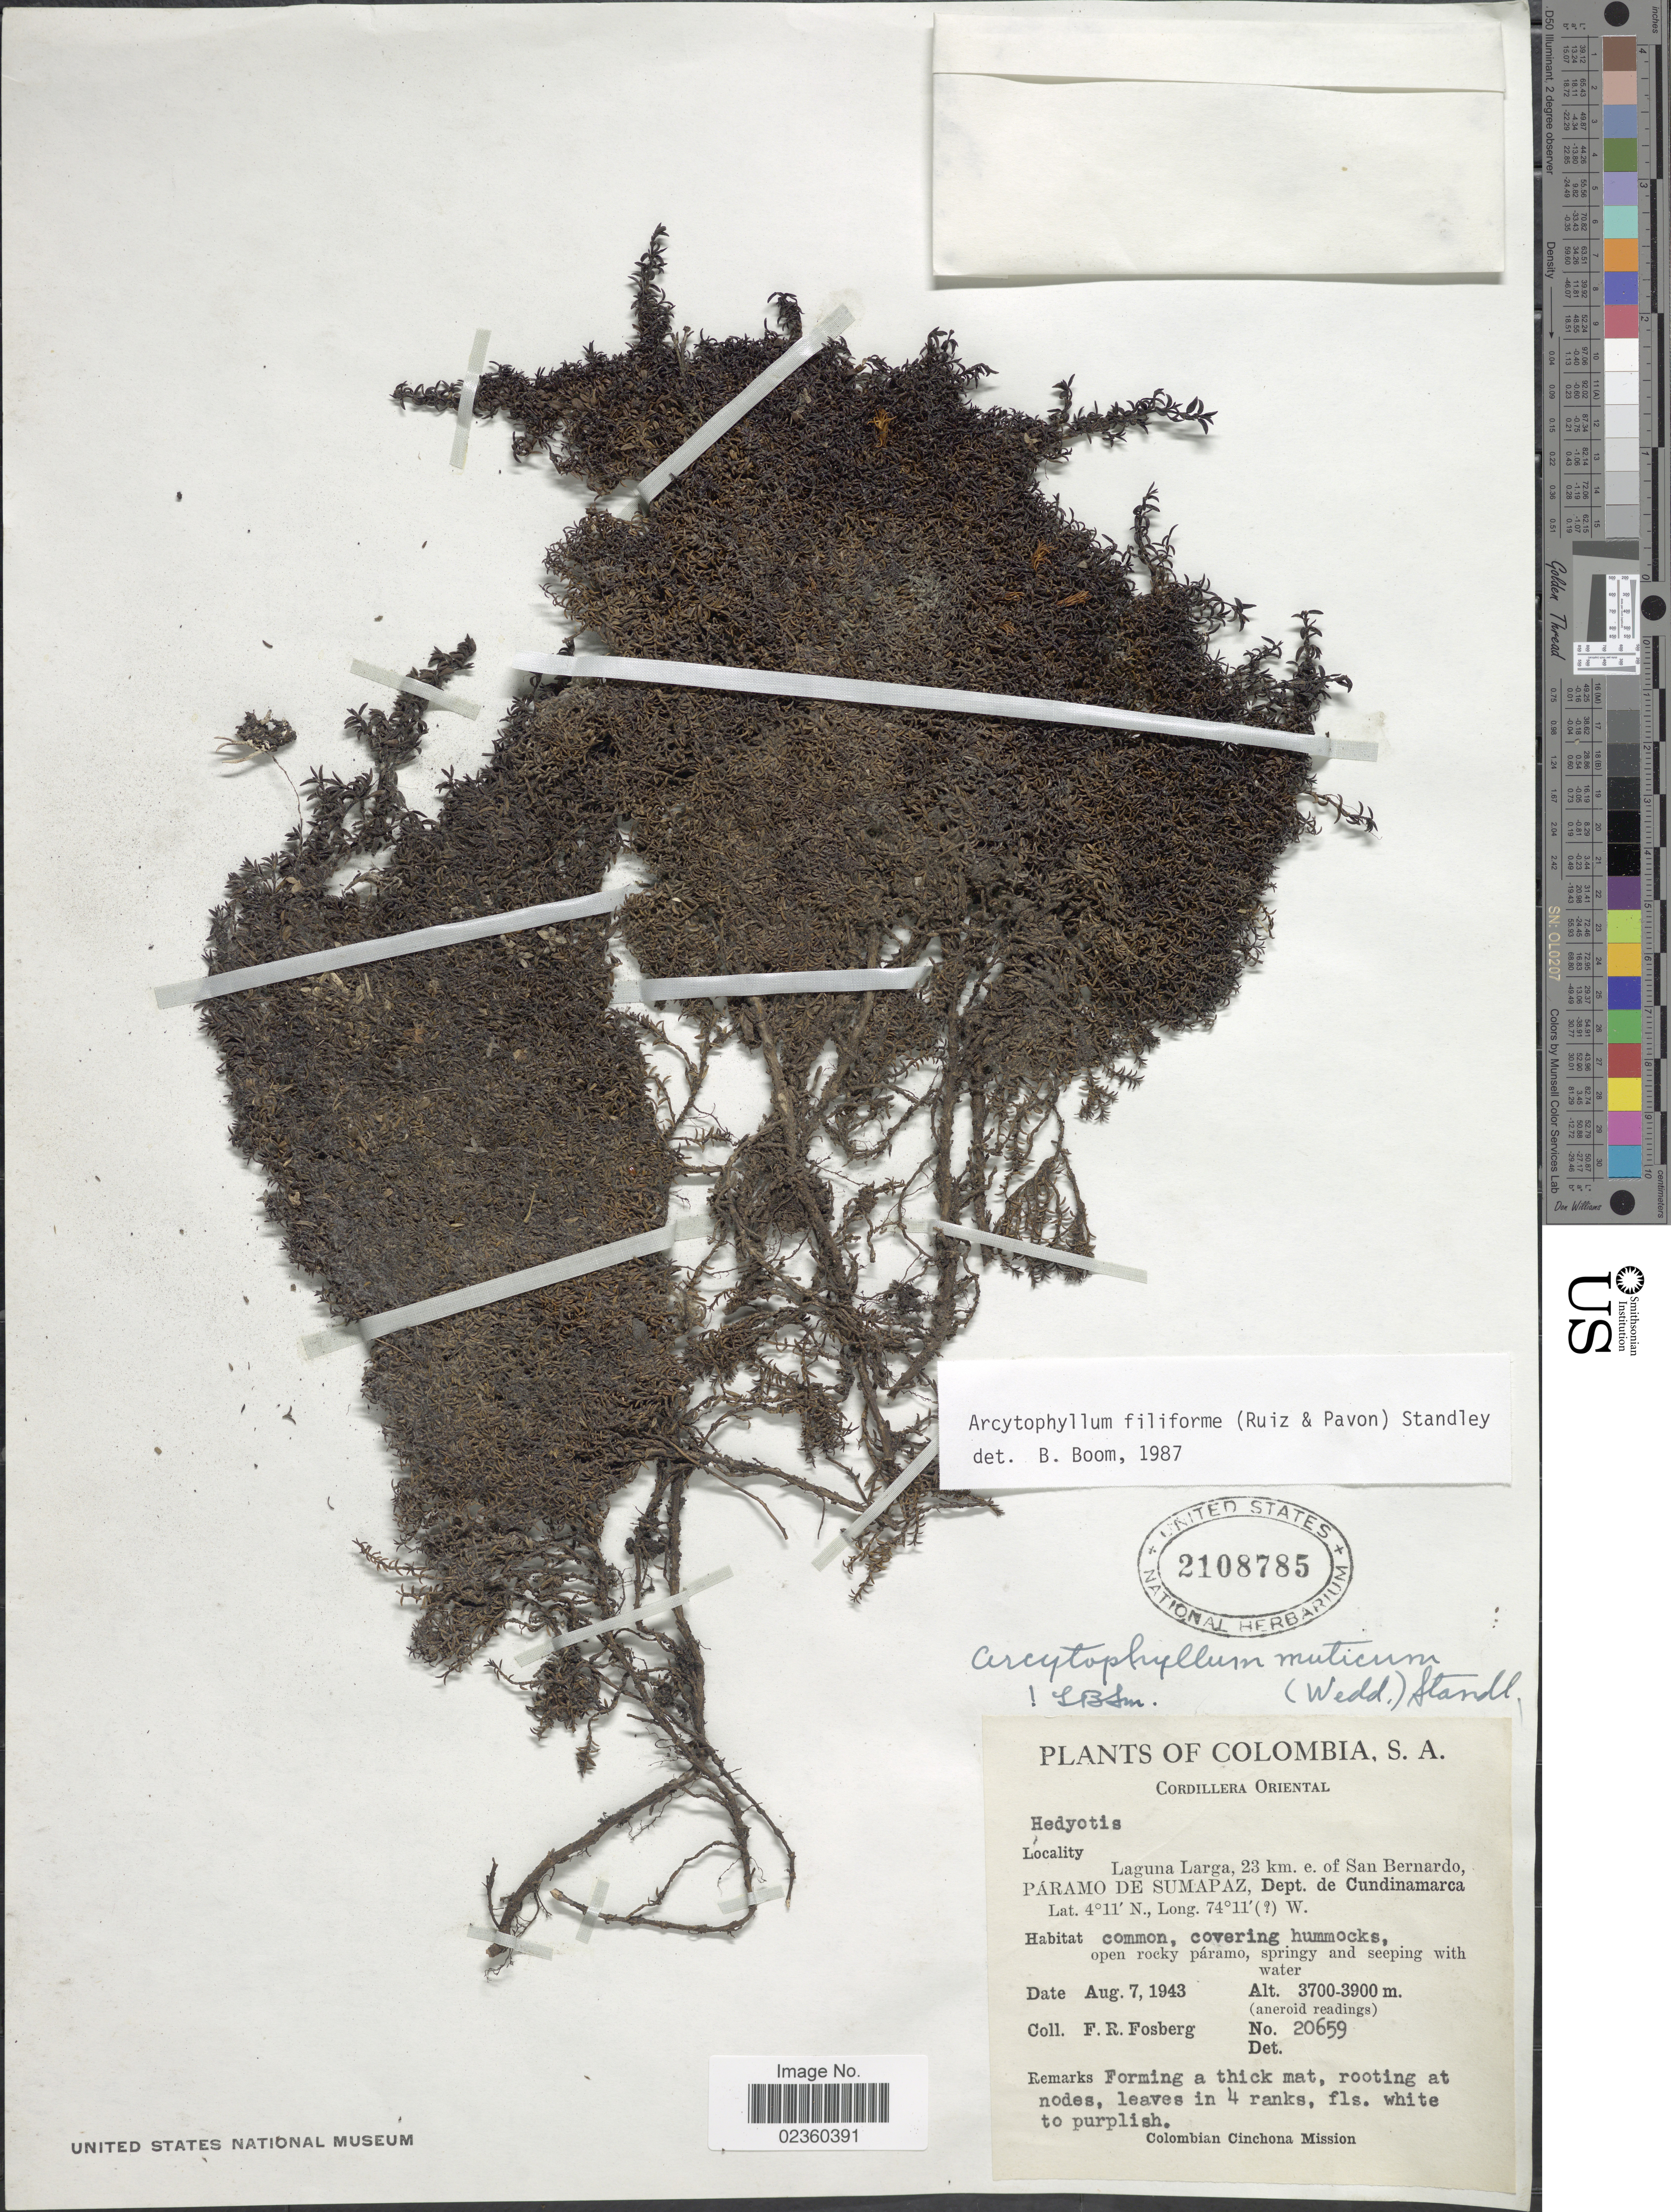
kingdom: Plantae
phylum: Tracheophyta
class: Magnoliopsida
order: Gentianales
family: Rubiaceae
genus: Arcytophyllum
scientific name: Arcytophyllum filiforme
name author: (Ruiz & Pav.) Standl.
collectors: F. R. Fosberg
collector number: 20659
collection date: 1943-08-07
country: Colombia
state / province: Cundinamarca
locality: Cordillera Oriental, Laguna Larga, 23 km e. of San Bernardo, Páramo De Sumapaz, Dept. de Cundinamarca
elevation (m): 3700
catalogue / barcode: US 2108785